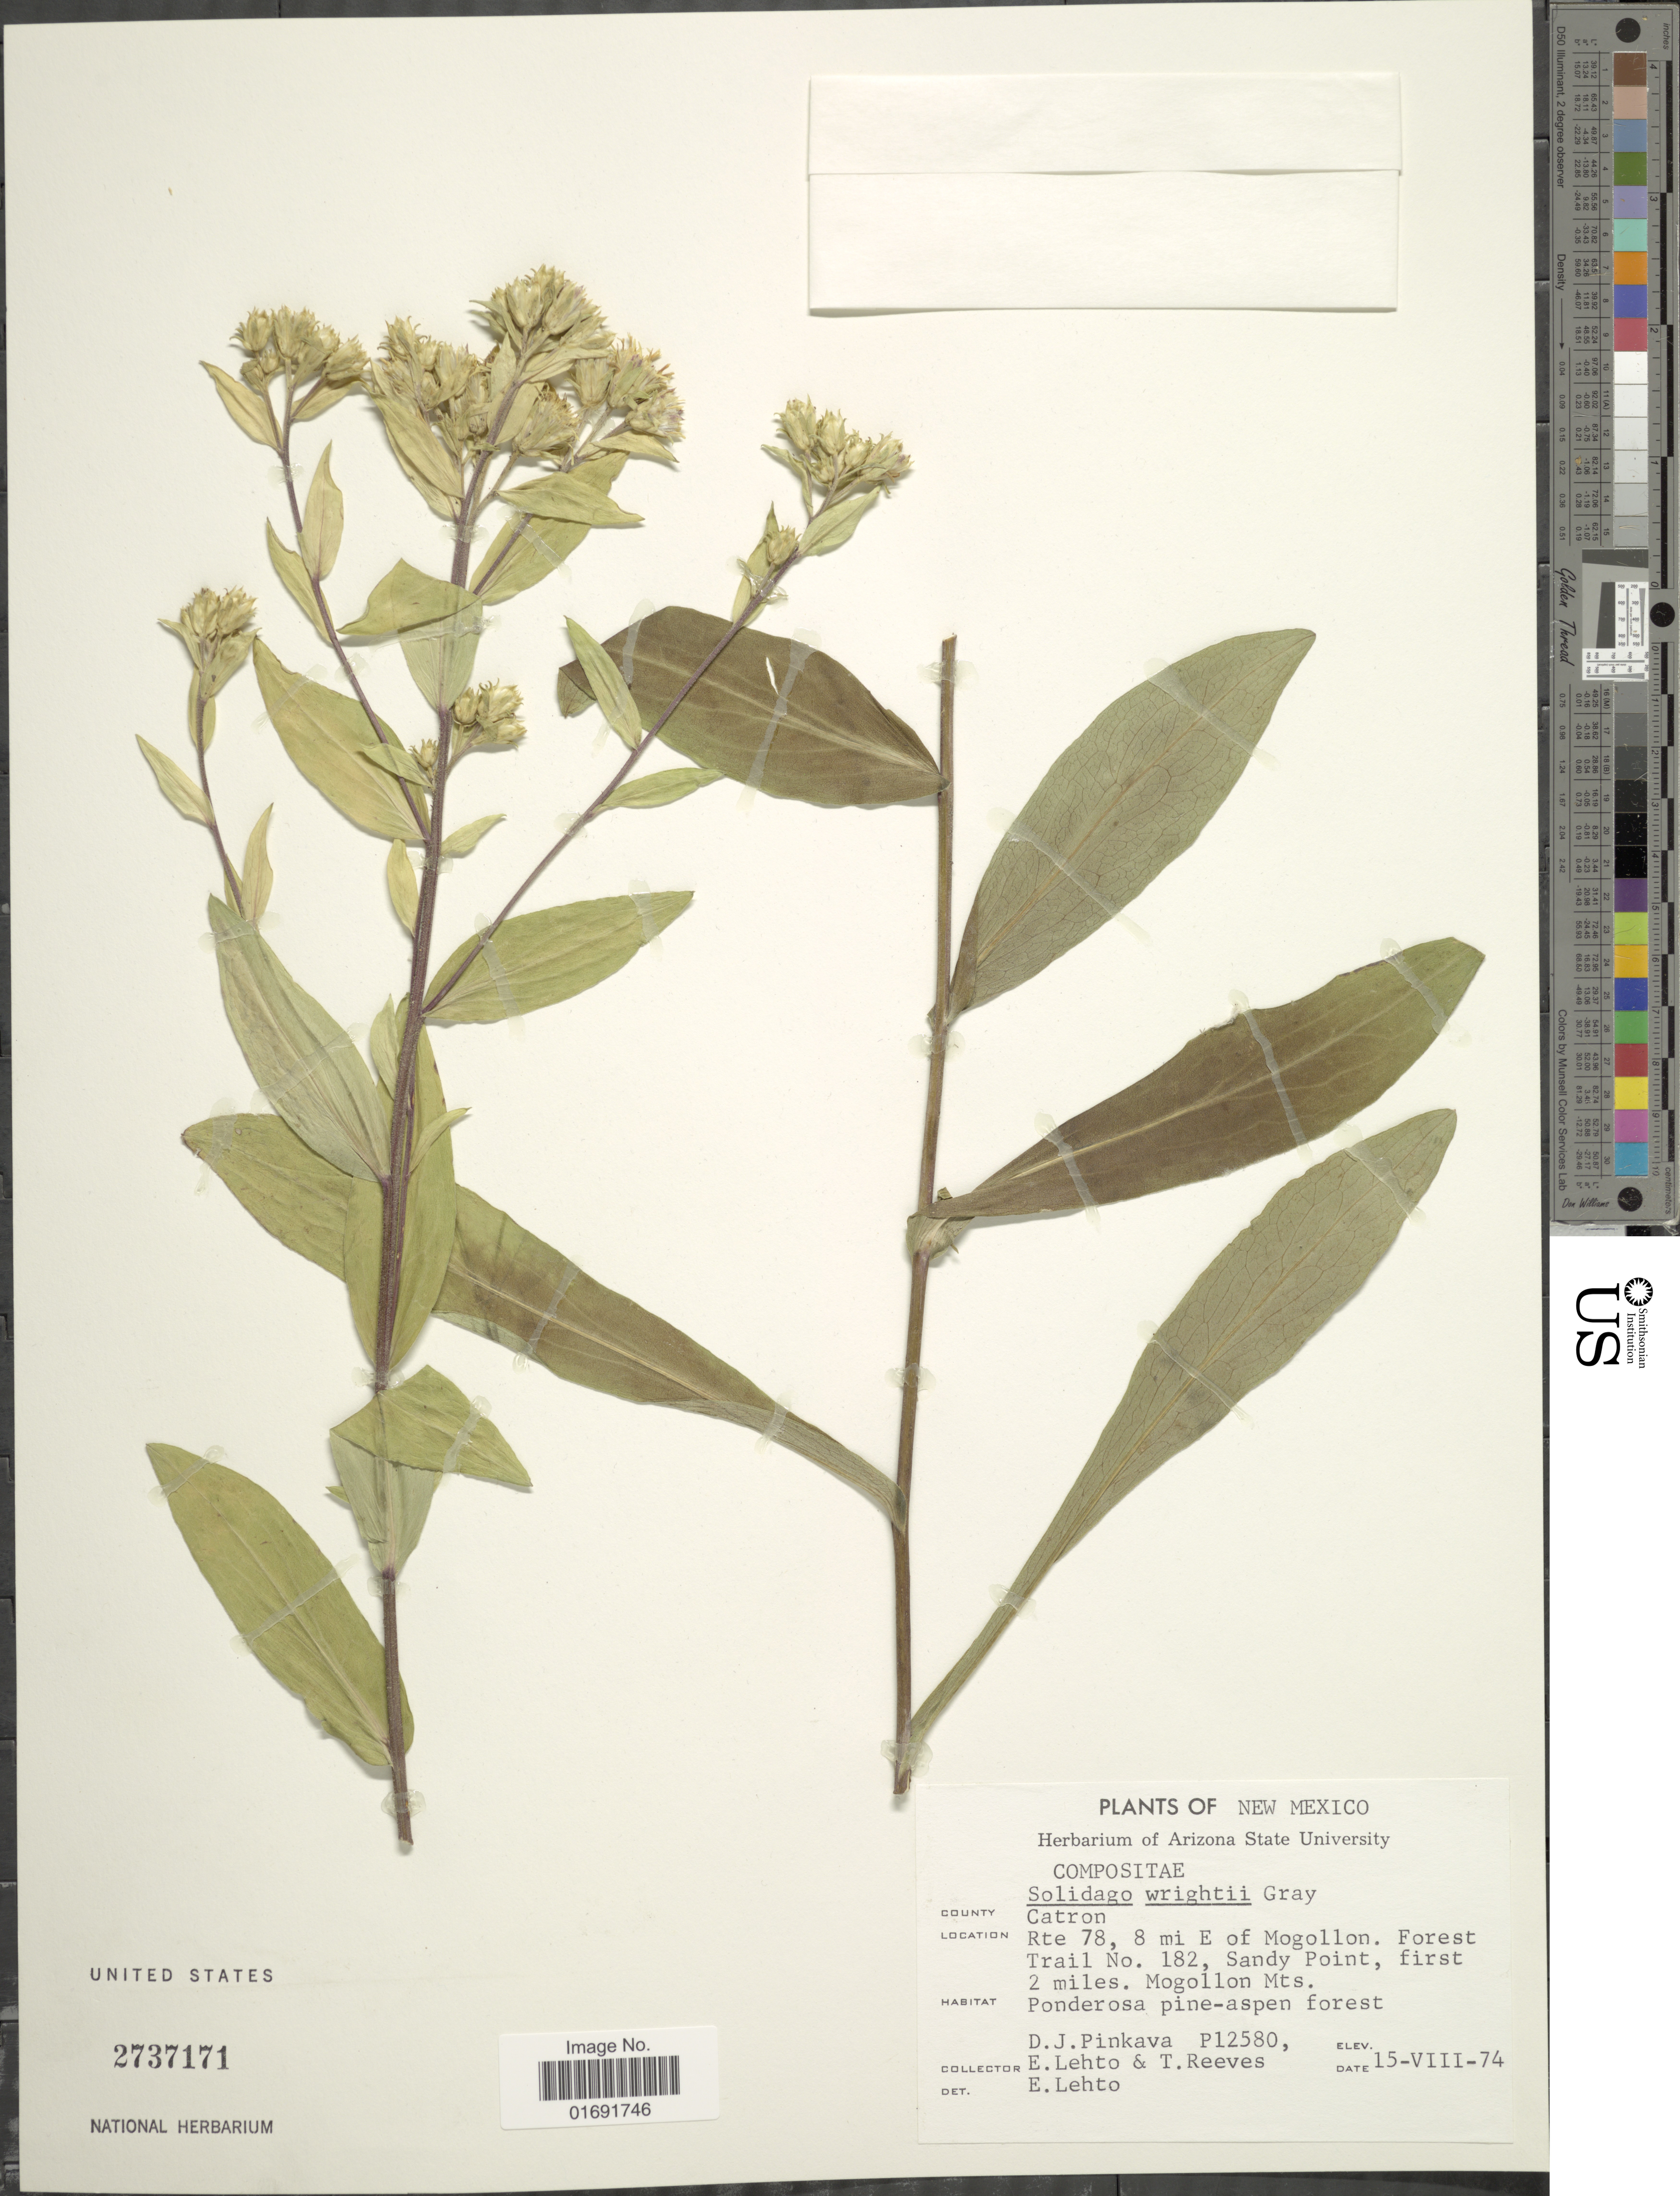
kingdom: Plantae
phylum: Tracheophyta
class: Magnoliopsida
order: Asterales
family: Asteraceae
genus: Solidago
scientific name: Solidago wrightii var. adenophora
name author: S.F. Blake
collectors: D. J. Pinkava, E. Lehto & T. Reeves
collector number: P12580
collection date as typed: Transcribed d/m/y: 15/8/74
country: United States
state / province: New Mexico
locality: County Catron, Rte 78, 8 mi E of Mogollon, Forest Trail No. 182, Sandy Point, first two miles, Mogollon Mts.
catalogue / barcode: US 2737171